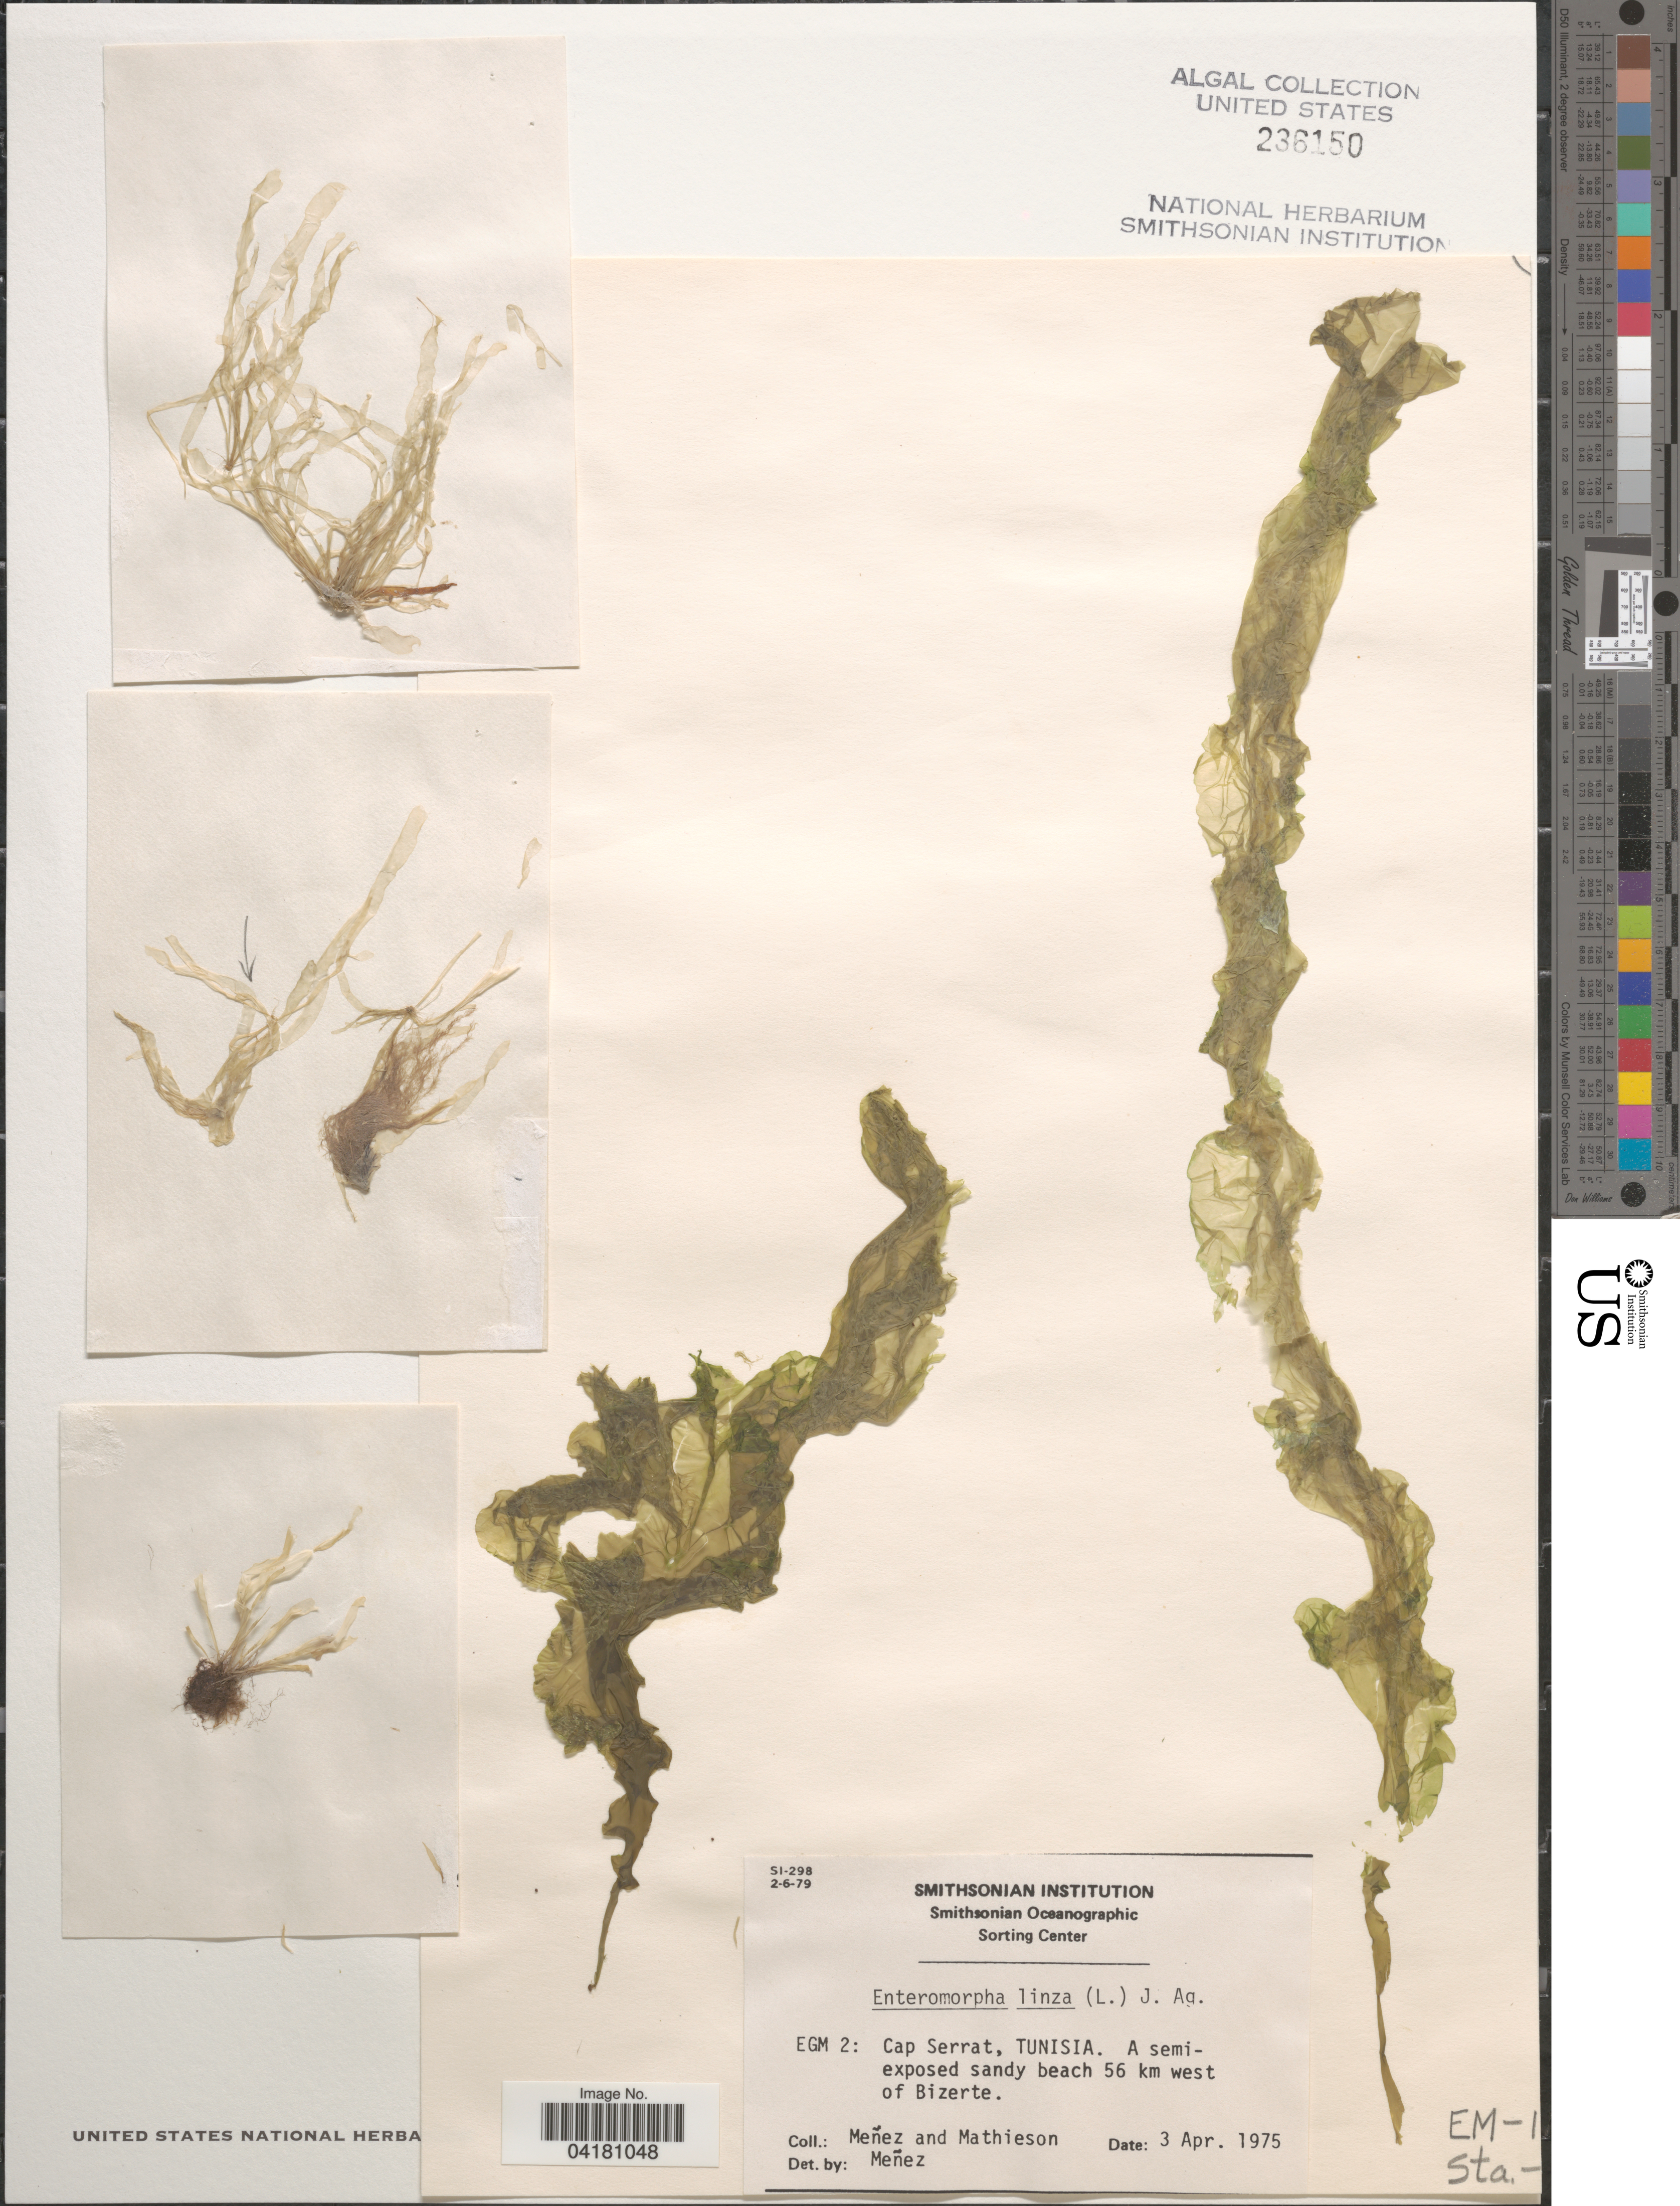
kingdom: Plantae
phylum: Chlorophyta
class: Ulvophyceae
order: Ulvales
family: Ulvaceae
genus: Ulva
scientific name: Ulva linza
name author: L.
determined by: Algae name updating Project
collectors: Menez & Mathieson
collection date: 1975-04-03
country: Tunisia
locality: EGM 2: Cap Serrat. A semi-exposed sandy beach 56 km west of Bizerte.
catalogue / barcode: US 236150